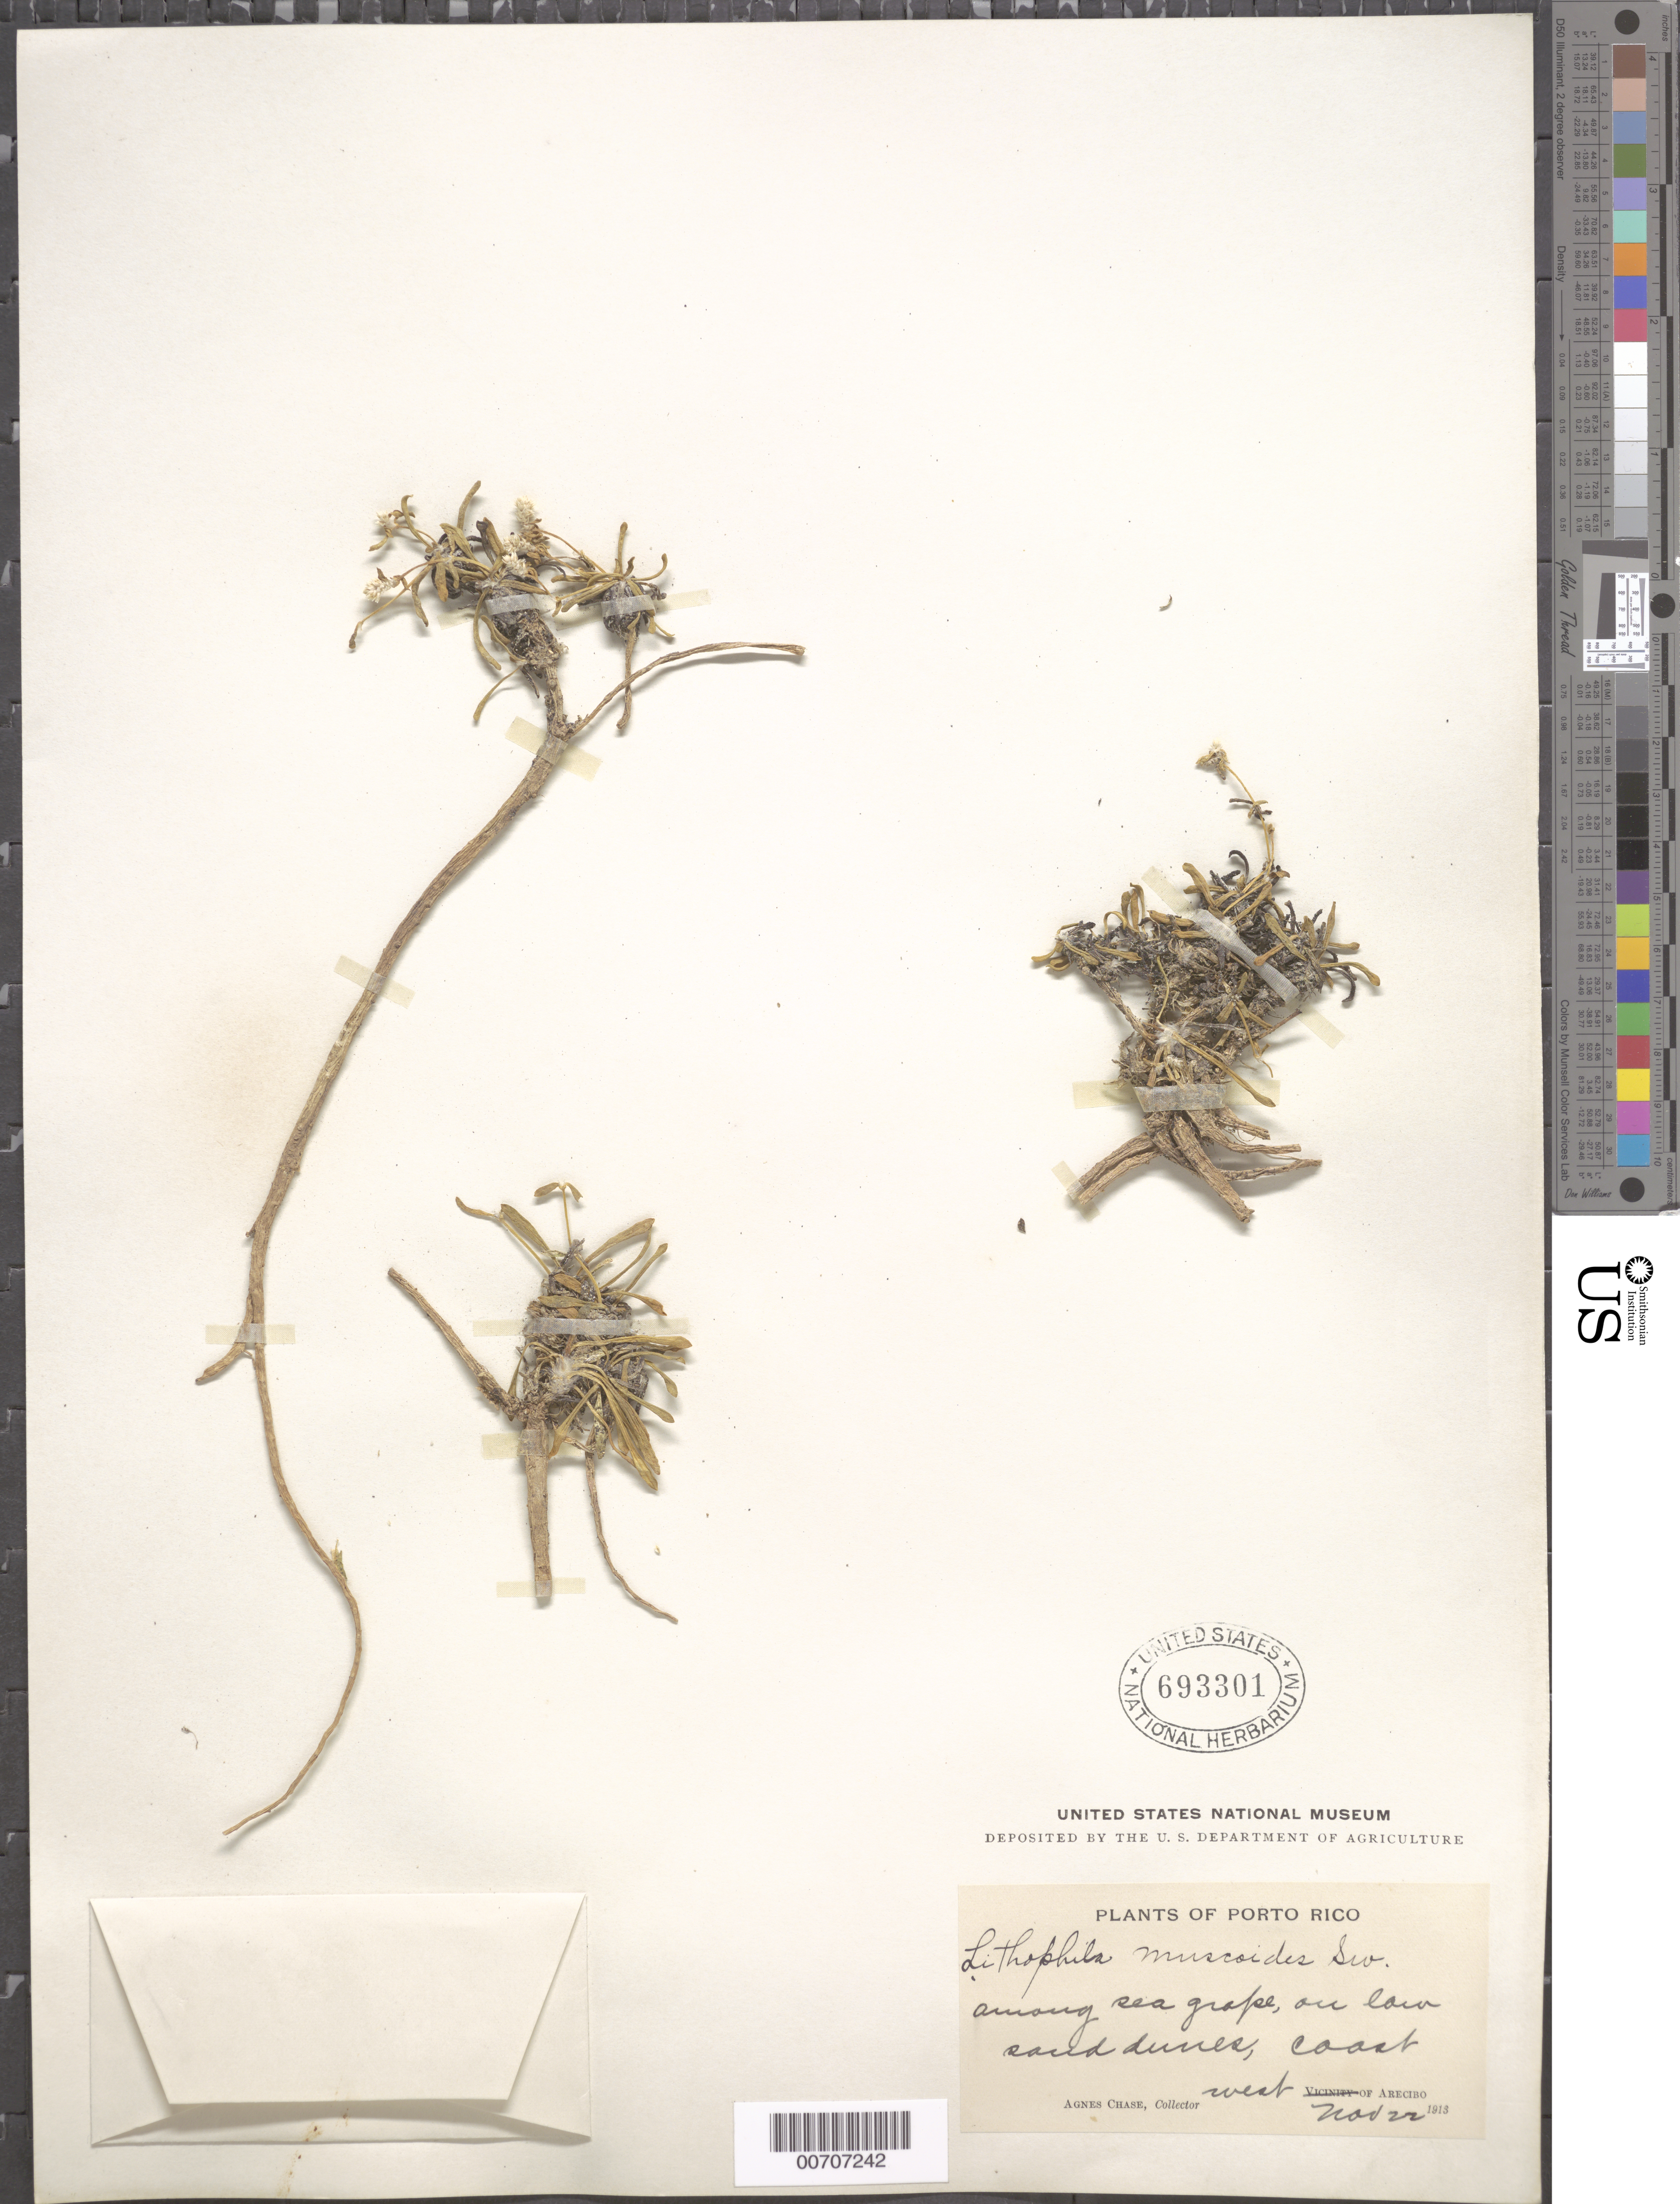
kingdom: Plantae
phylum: Tracheophyta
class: Magnoliopsida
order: Caryophyllales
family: Amaranthaceae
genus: Gomphrena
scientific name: Gomphrena muscoides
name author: (Sw.) T. Ortuño & Borsch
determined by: Strong, Mark T., (BOT), Smithsonian Institution - National Museum of Natural History (UNITED STATES)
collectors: A. Chase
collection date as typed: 22 Nov 1913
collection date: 1913-11-22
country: Puerto Rico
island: Greater Antilles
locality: West coast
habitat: Among sea grape, on low sand dunes.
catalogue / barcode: US 693301